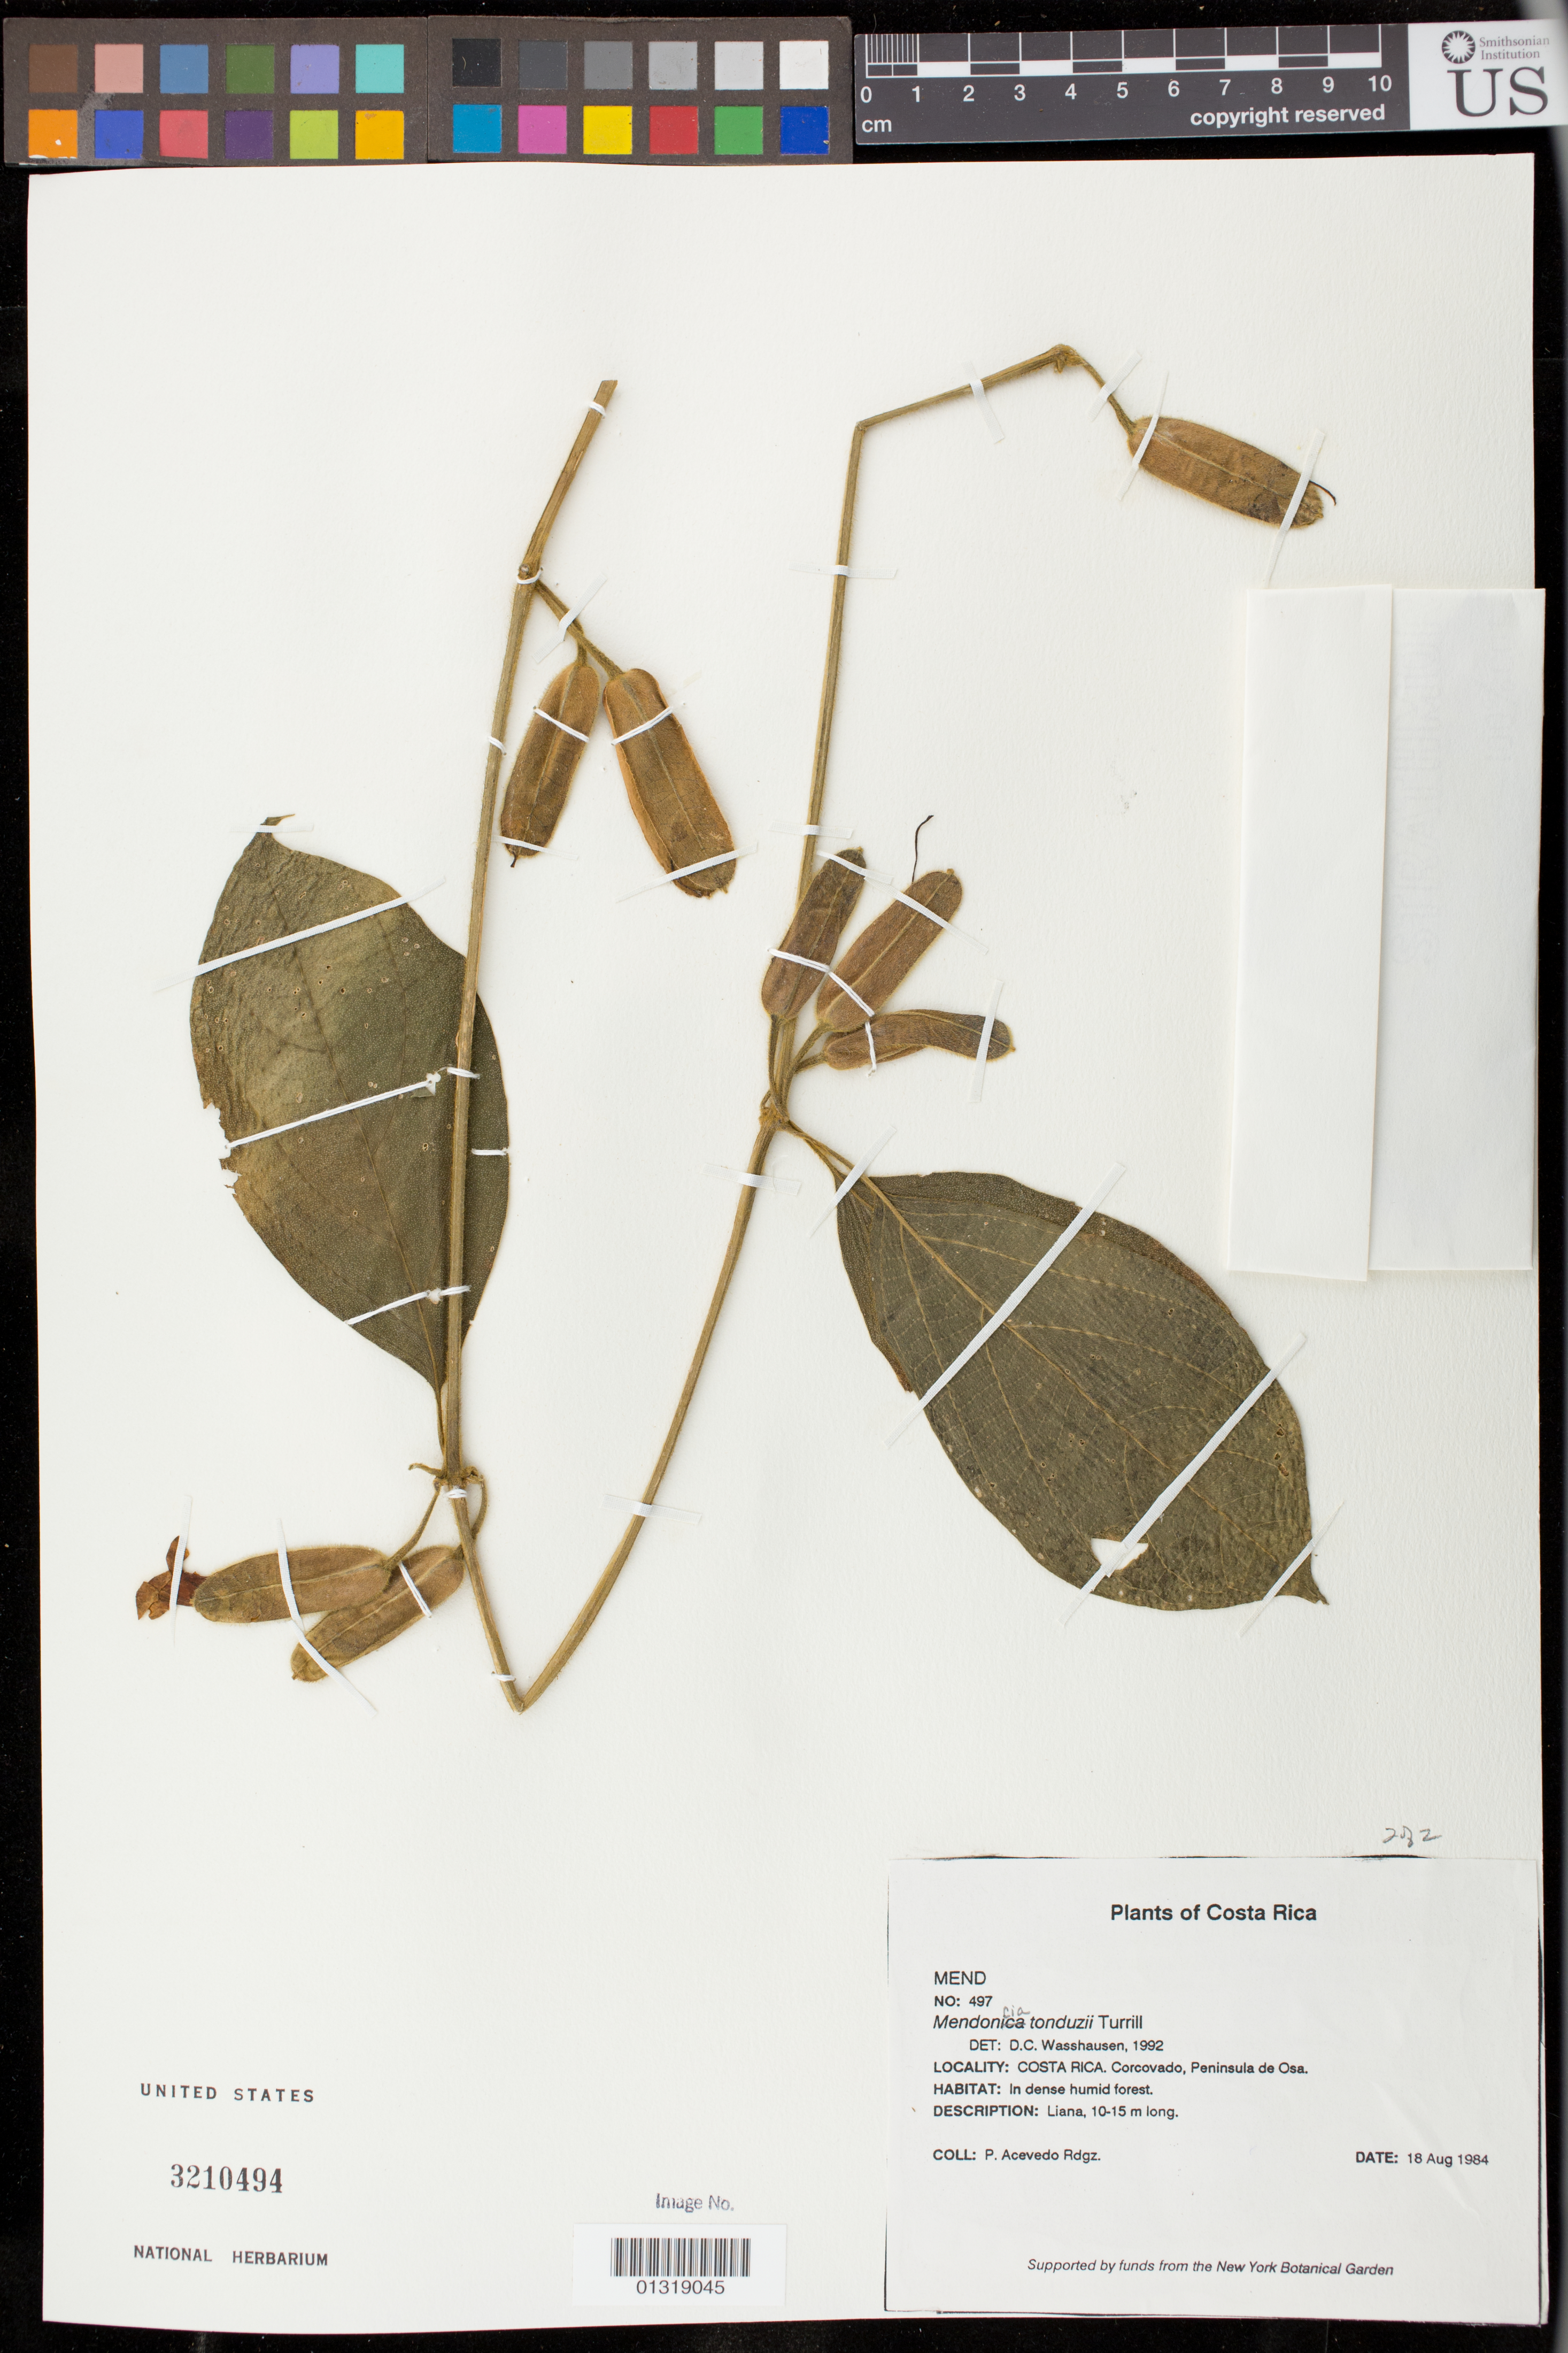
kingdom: Plantae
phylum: Tracheophyta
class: Magnoliopsida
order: Lamiales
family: Acanthaceae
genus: Mendoncia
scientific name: Mendoncia tonduzii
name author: Turrill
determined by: Wasshausen, Dieter C., (BOT), Smithsonian Institution - National Museum of Natural History (UNITED STATES)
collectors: P. Acevedo-Rodr.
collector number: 497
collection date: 1984-08-18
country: Costa Rica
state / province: Puntarenas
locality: Corcovado, Penninsula de Osa.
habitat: In dense humid forest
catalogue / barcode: US 3210494